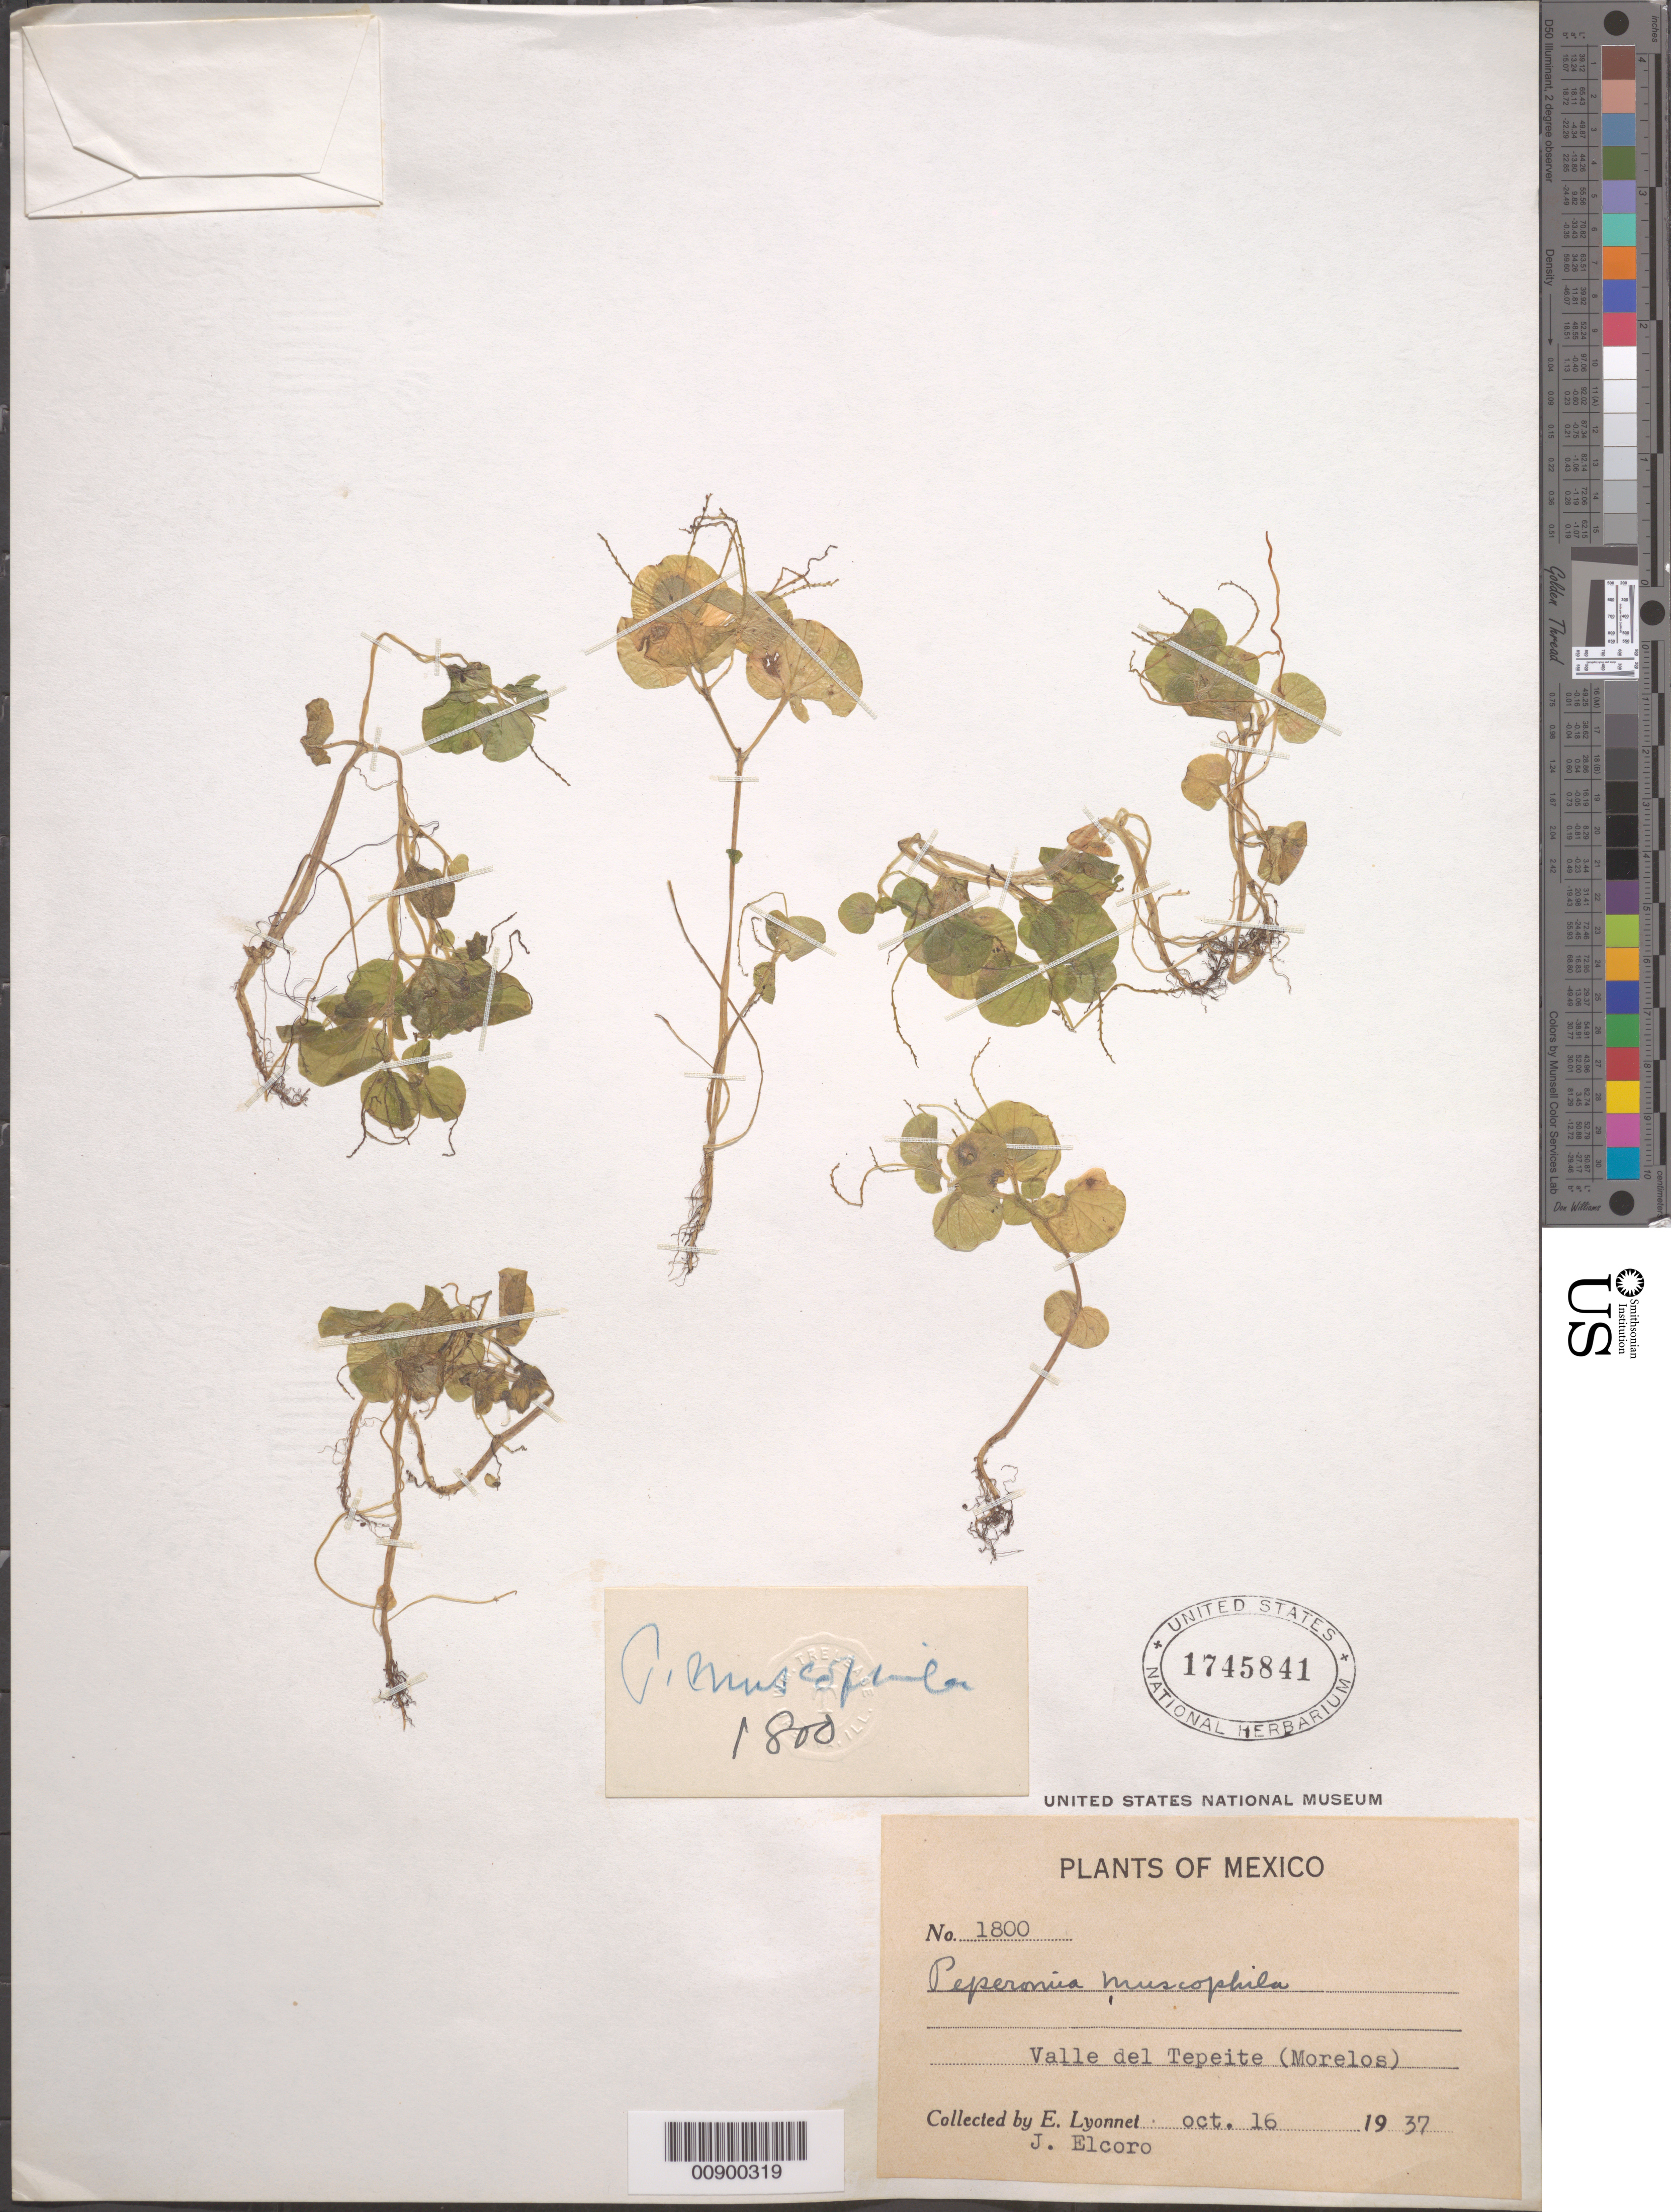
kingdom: Plantae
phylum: Tracheophyta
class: Magnoliopsida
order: Piperales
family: Piperaceae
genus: Peperomia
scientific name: Peperomia hispiduliformis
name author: Trel. in Moldenke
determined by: Jiménez, José Estaban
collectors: Bro. E. Lyonnet & J. Elcoro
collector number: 1800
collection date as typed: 16 Oct 1937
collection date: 1937-10-16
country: Mexico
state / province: Morelos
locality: Valle del Tepeite (Morelos).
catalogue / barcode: US 1745841